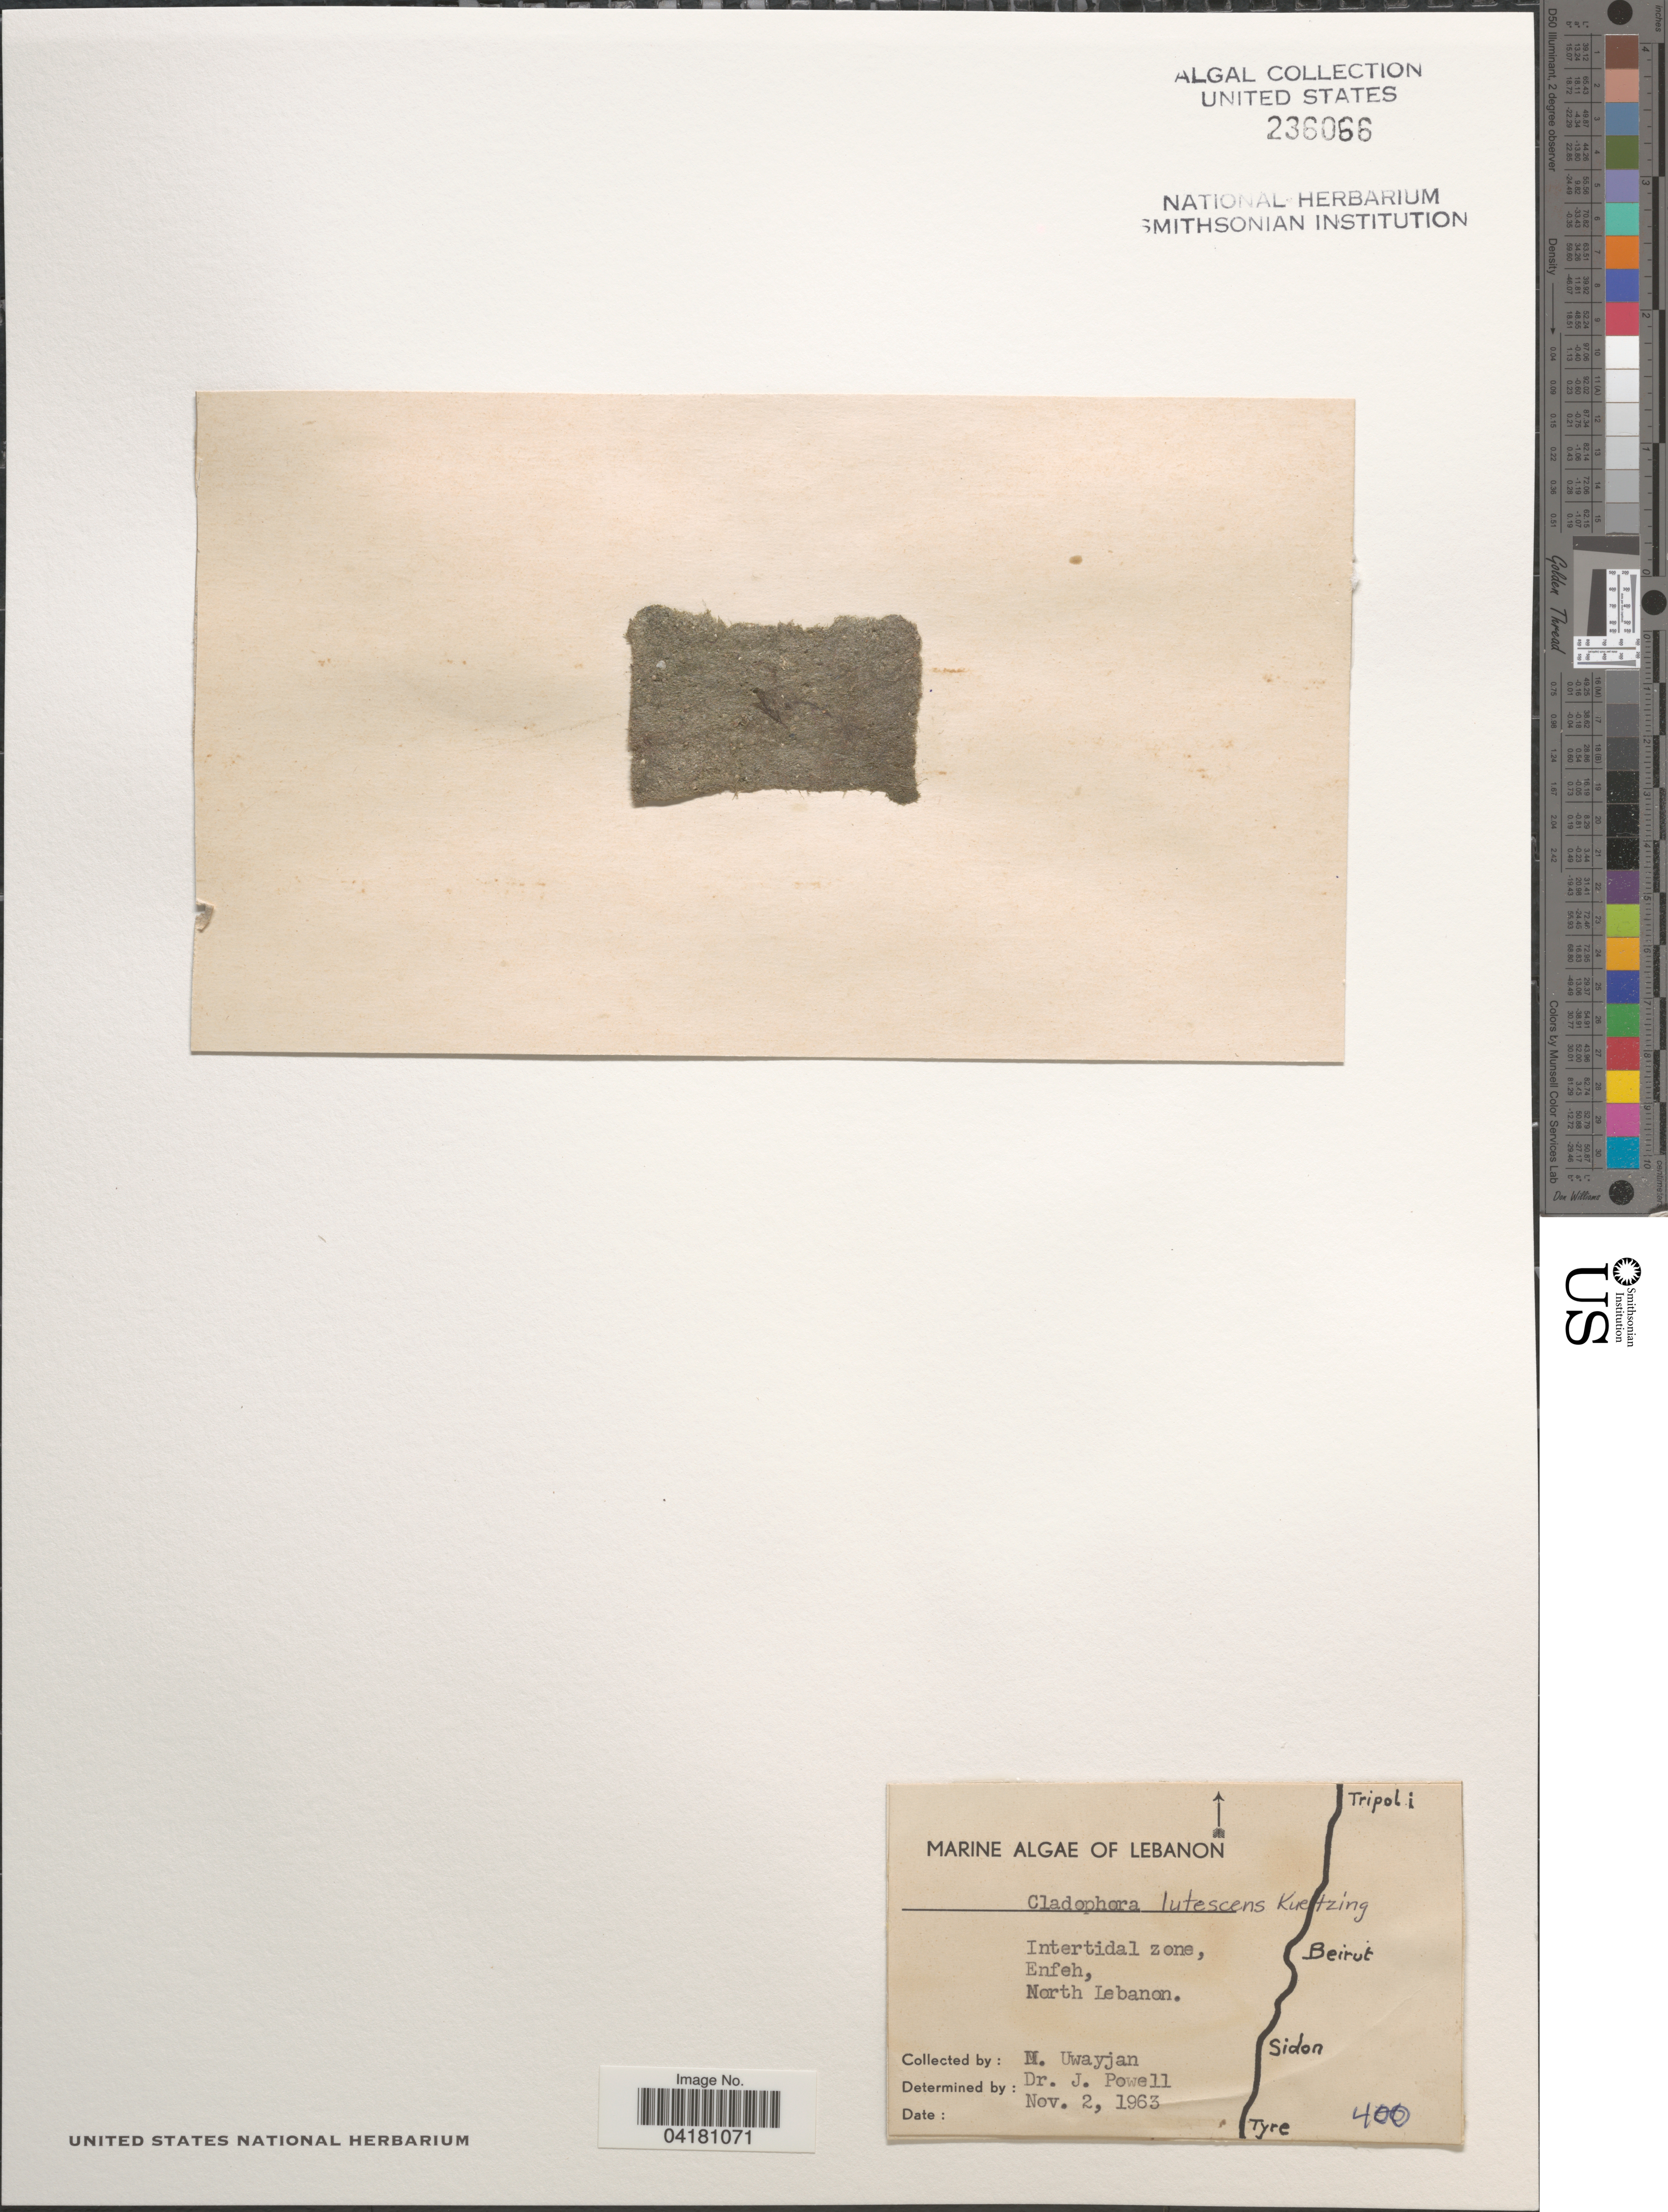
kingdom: Plantae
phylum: Chlorophyta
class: Ulvophyceae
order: Cladophorales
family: Cladophoraceae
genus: Cladophora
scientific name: Cladophora dalmatica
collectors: M. Uwayjan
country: Lebanon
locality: Intertidal zone, Enfeh, North Lebanon.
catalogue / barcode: US 236066